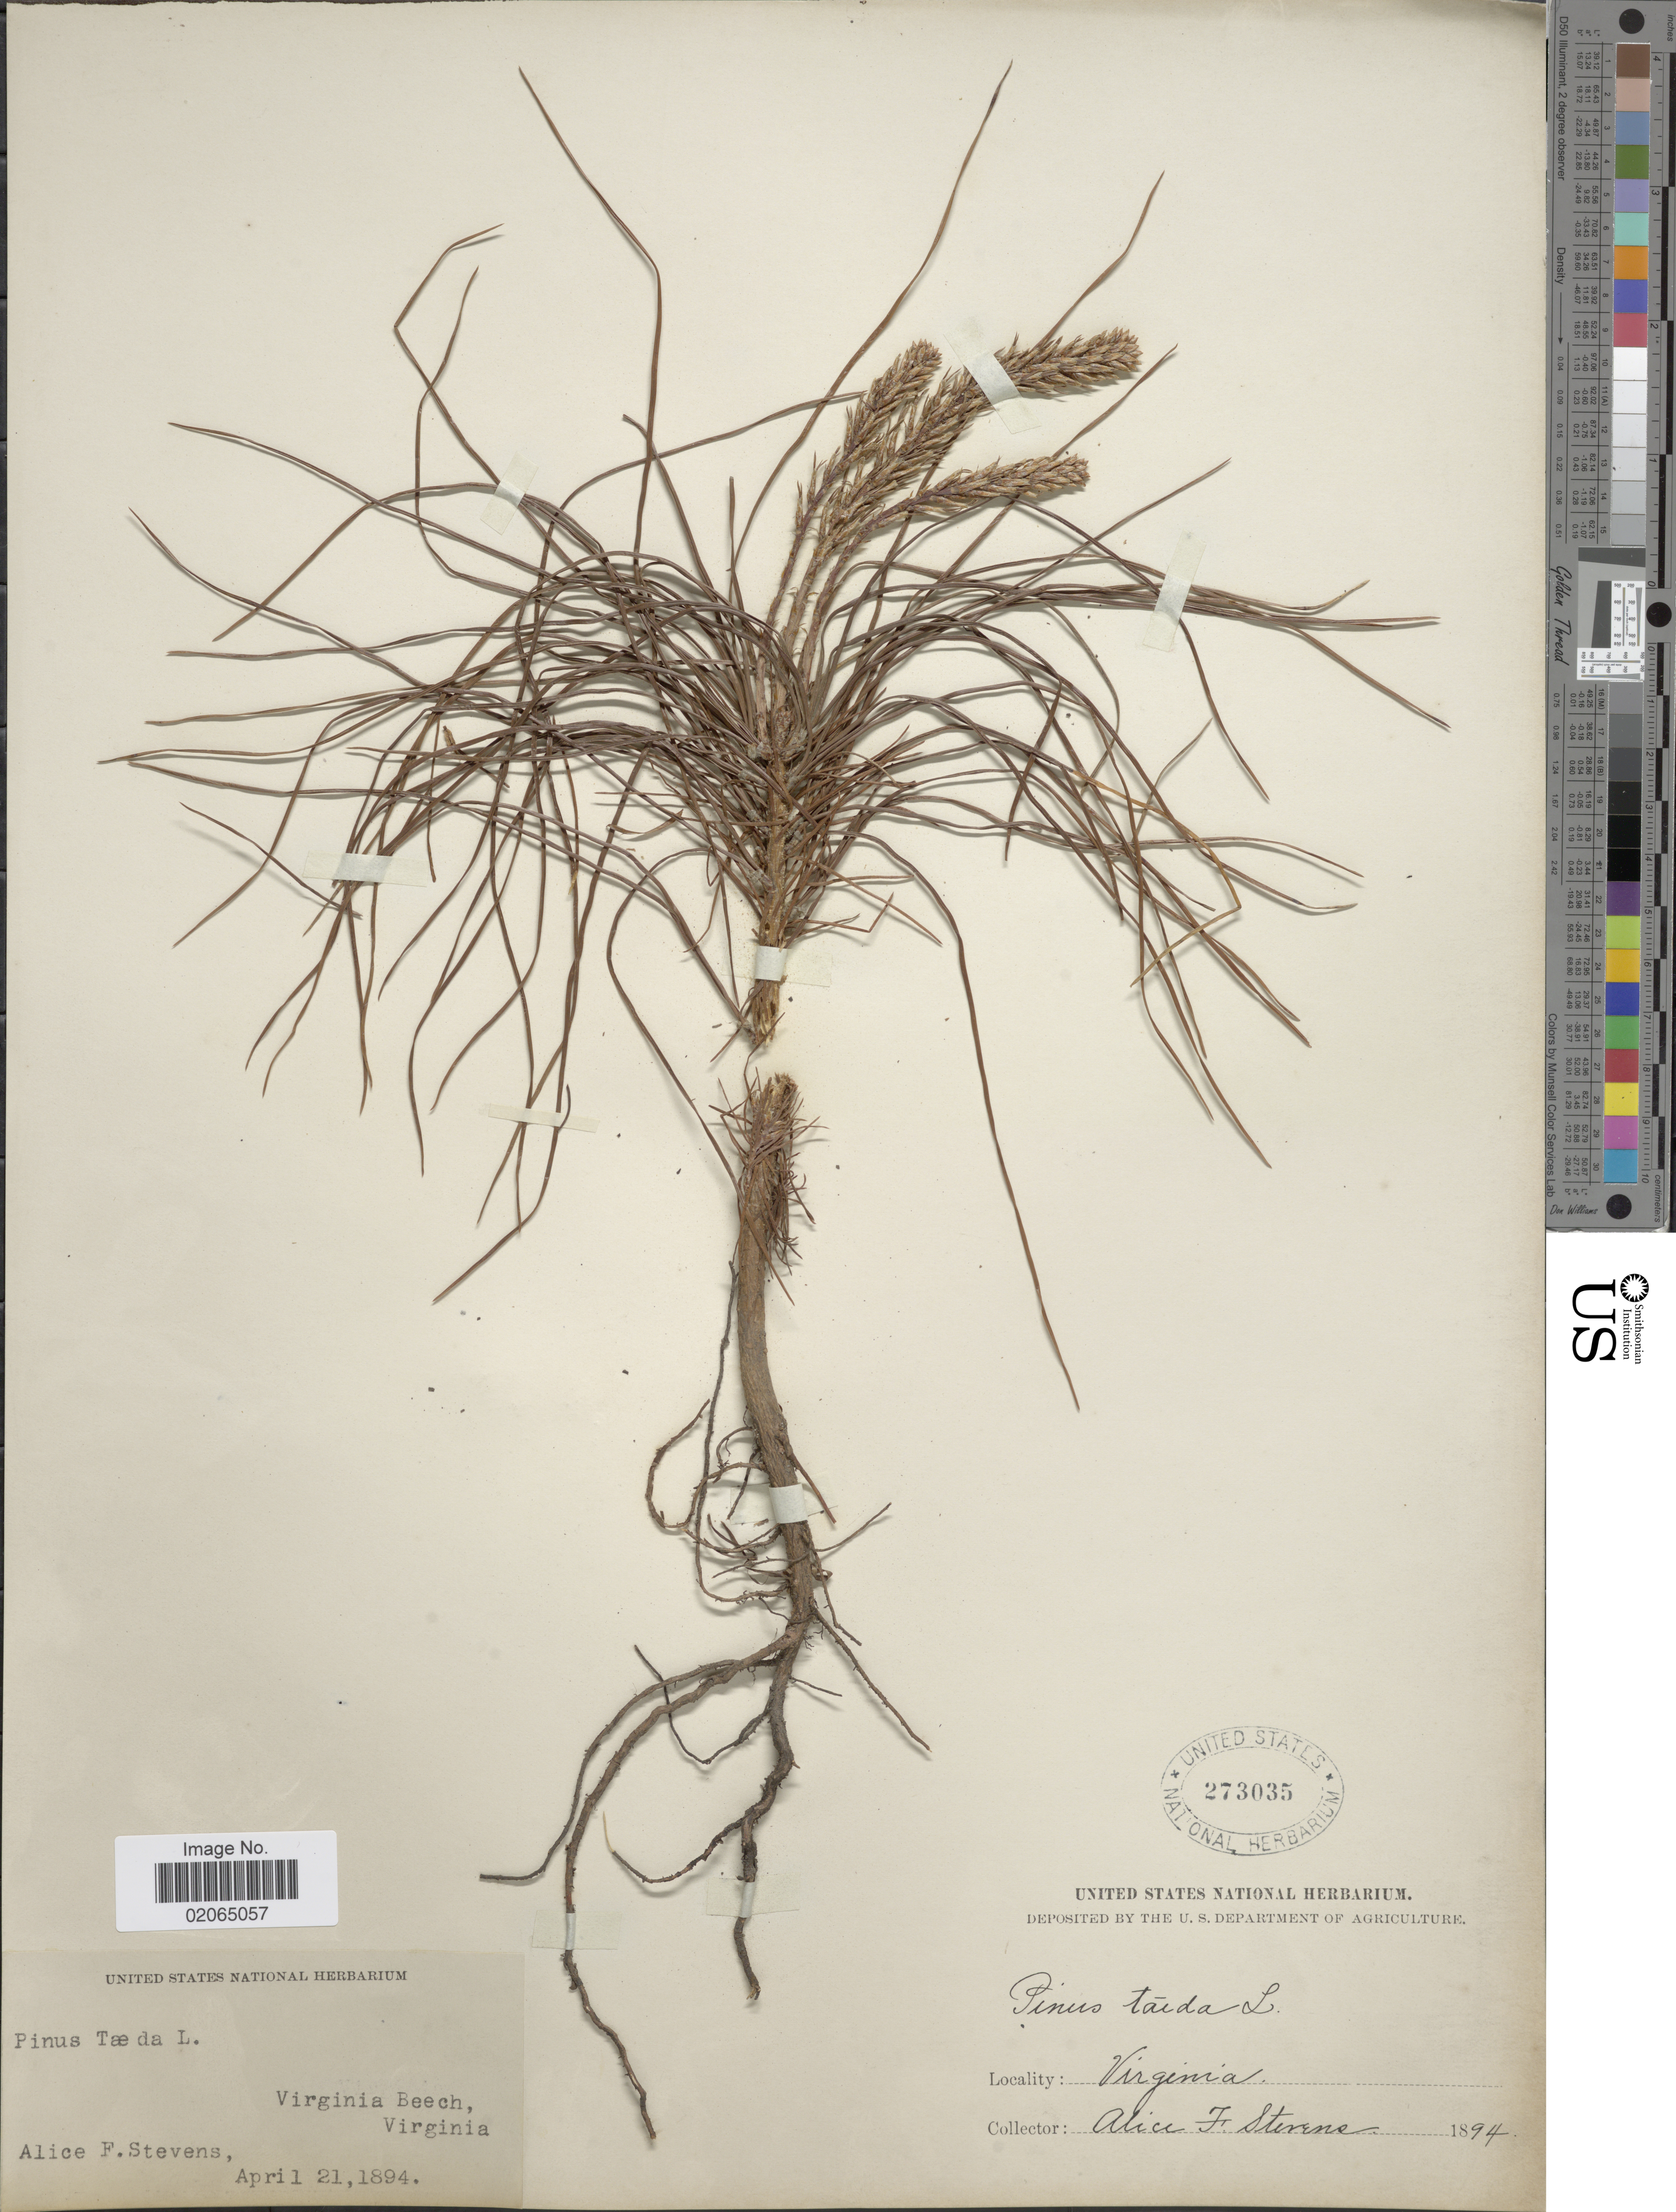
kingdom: Plantae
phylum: Tracheophyta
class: Pinopsida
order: Pinales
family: Pinaceae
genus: Pinus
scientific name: Pinus taeda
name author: L.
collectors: A. Stevens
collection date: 1894-04-21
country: United States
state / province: Virginia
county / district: City of Virginia Beach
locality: Virginia Beach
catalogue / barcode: US 273035